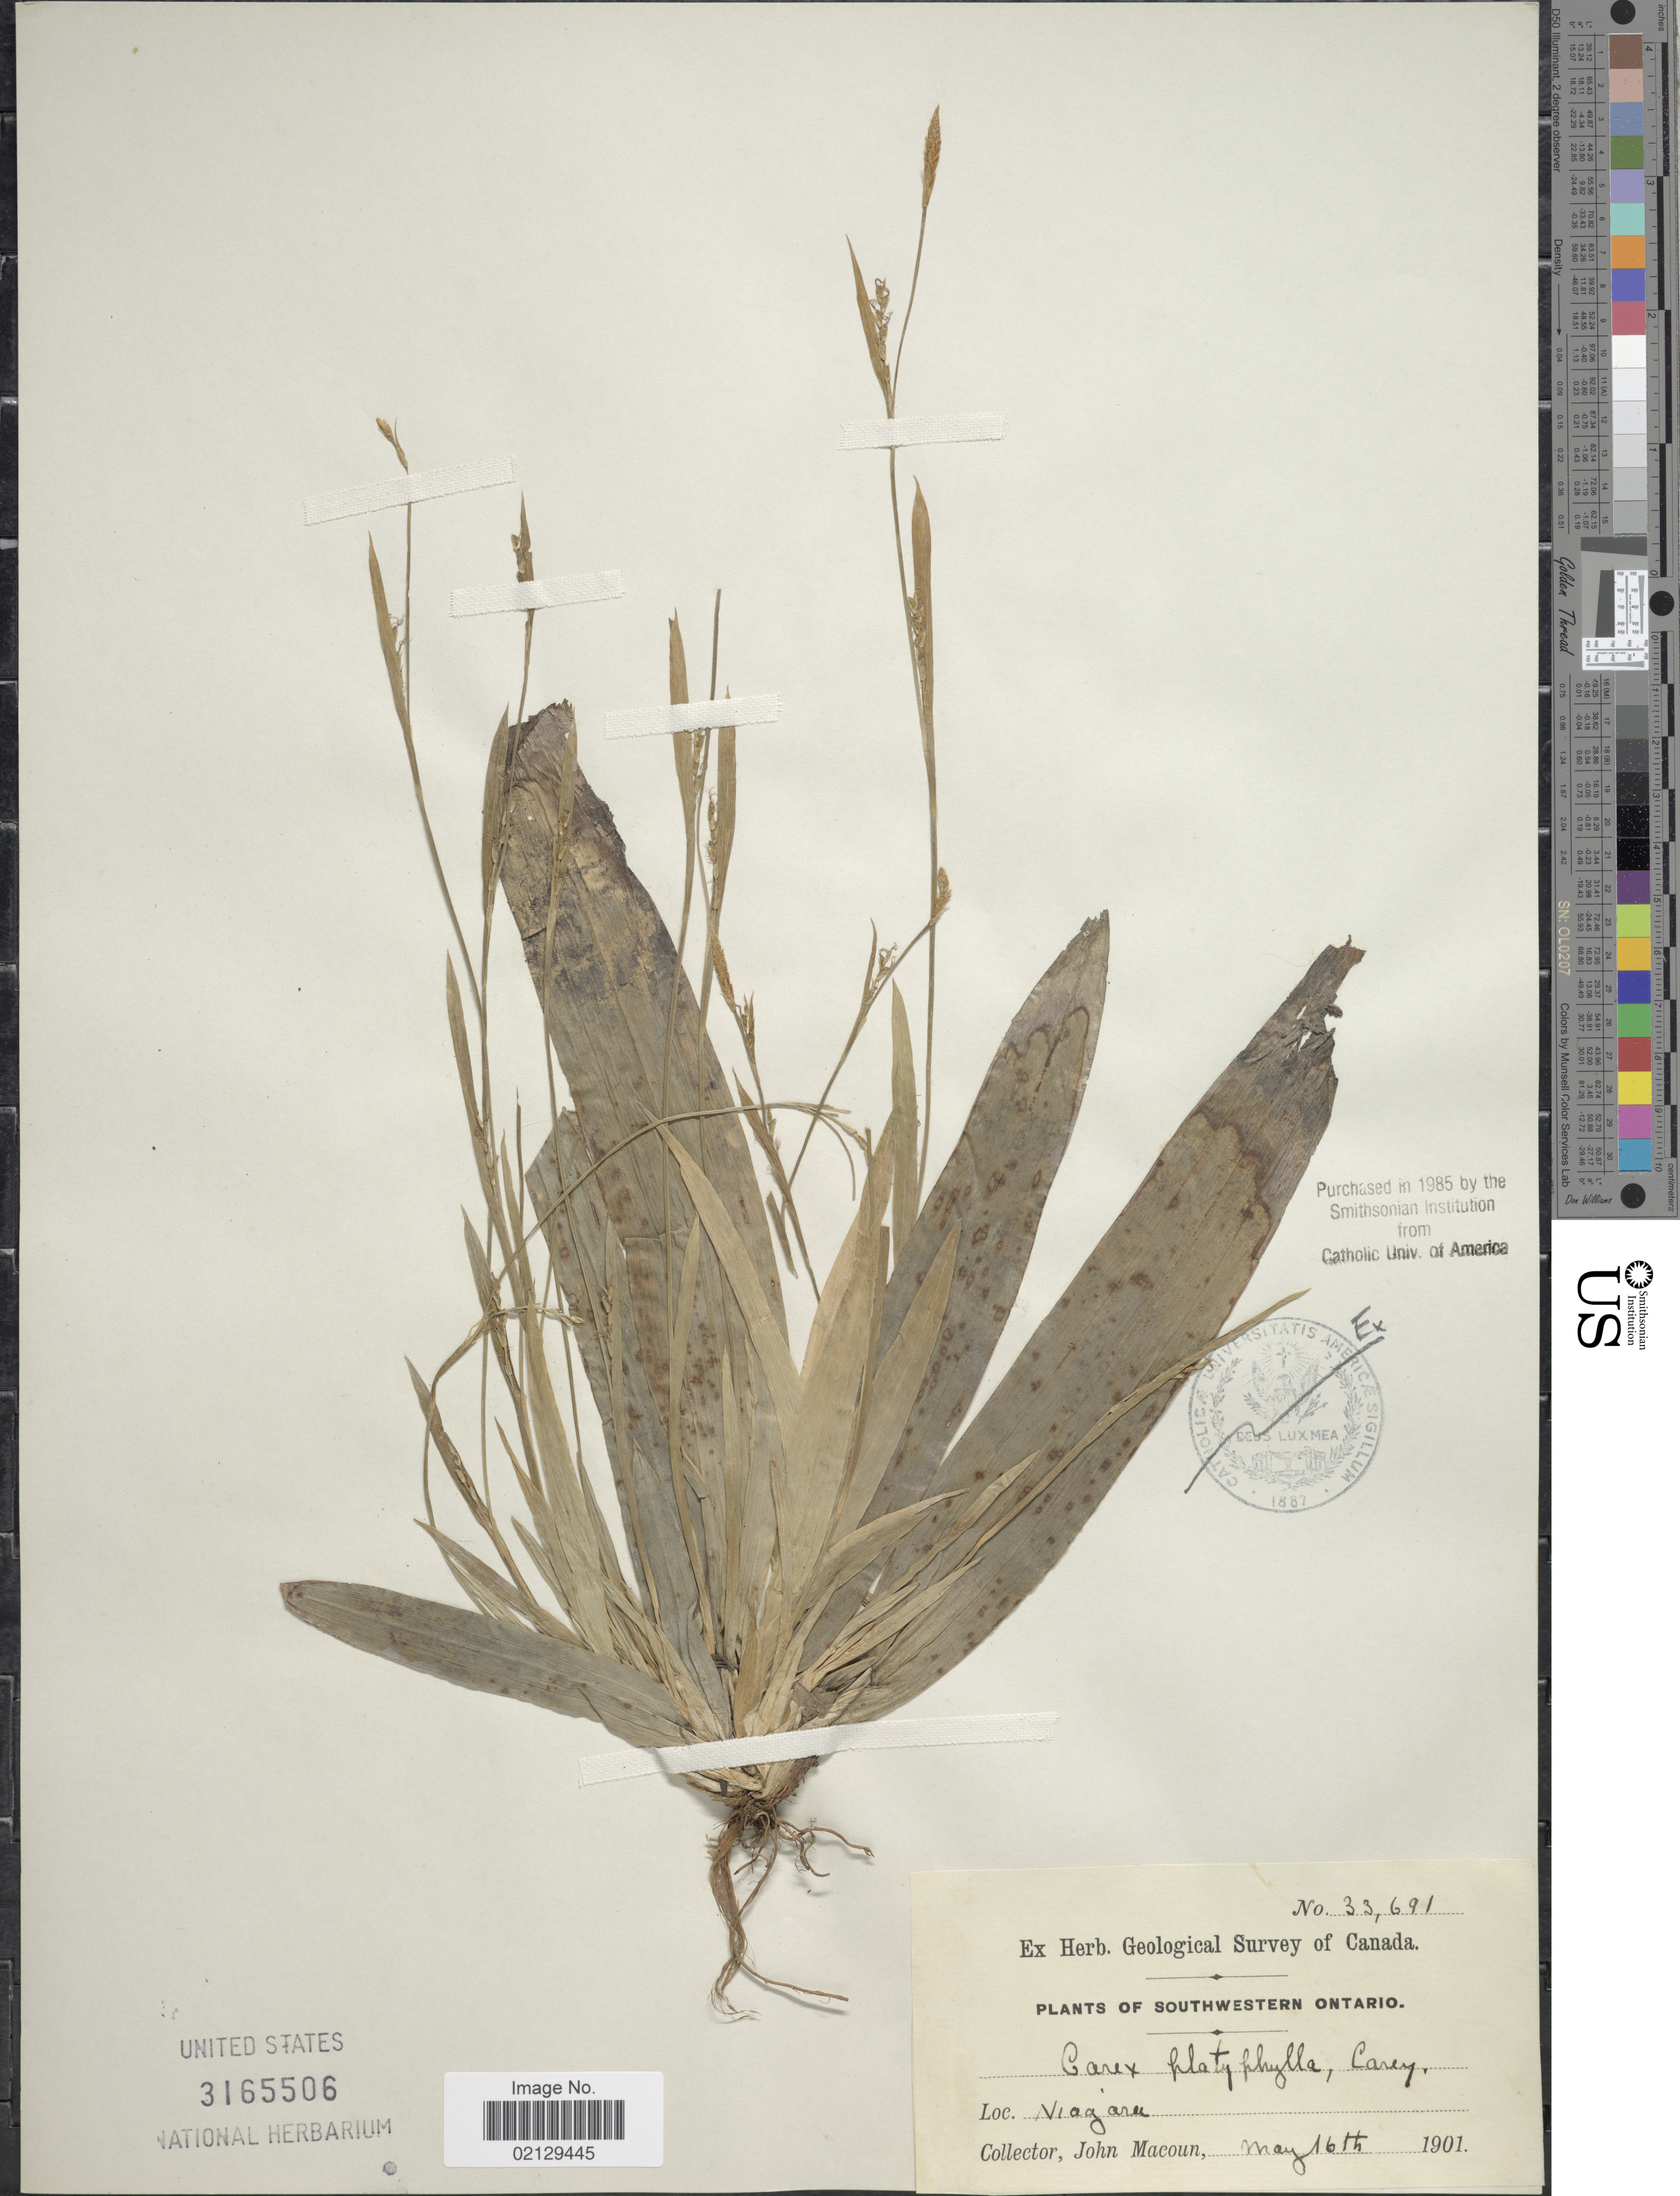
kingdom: Plantae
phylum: Tracheophyta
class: Liliopsida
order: Poales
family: Cyperaceae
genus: Carex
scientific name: Carex platyphylla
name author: J. Carey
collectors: J. Macoun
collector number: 33691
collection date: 1901-05-16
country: Canada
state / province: Ontario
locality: Southwestern Ontario, Niagara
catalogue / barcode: US 3165506